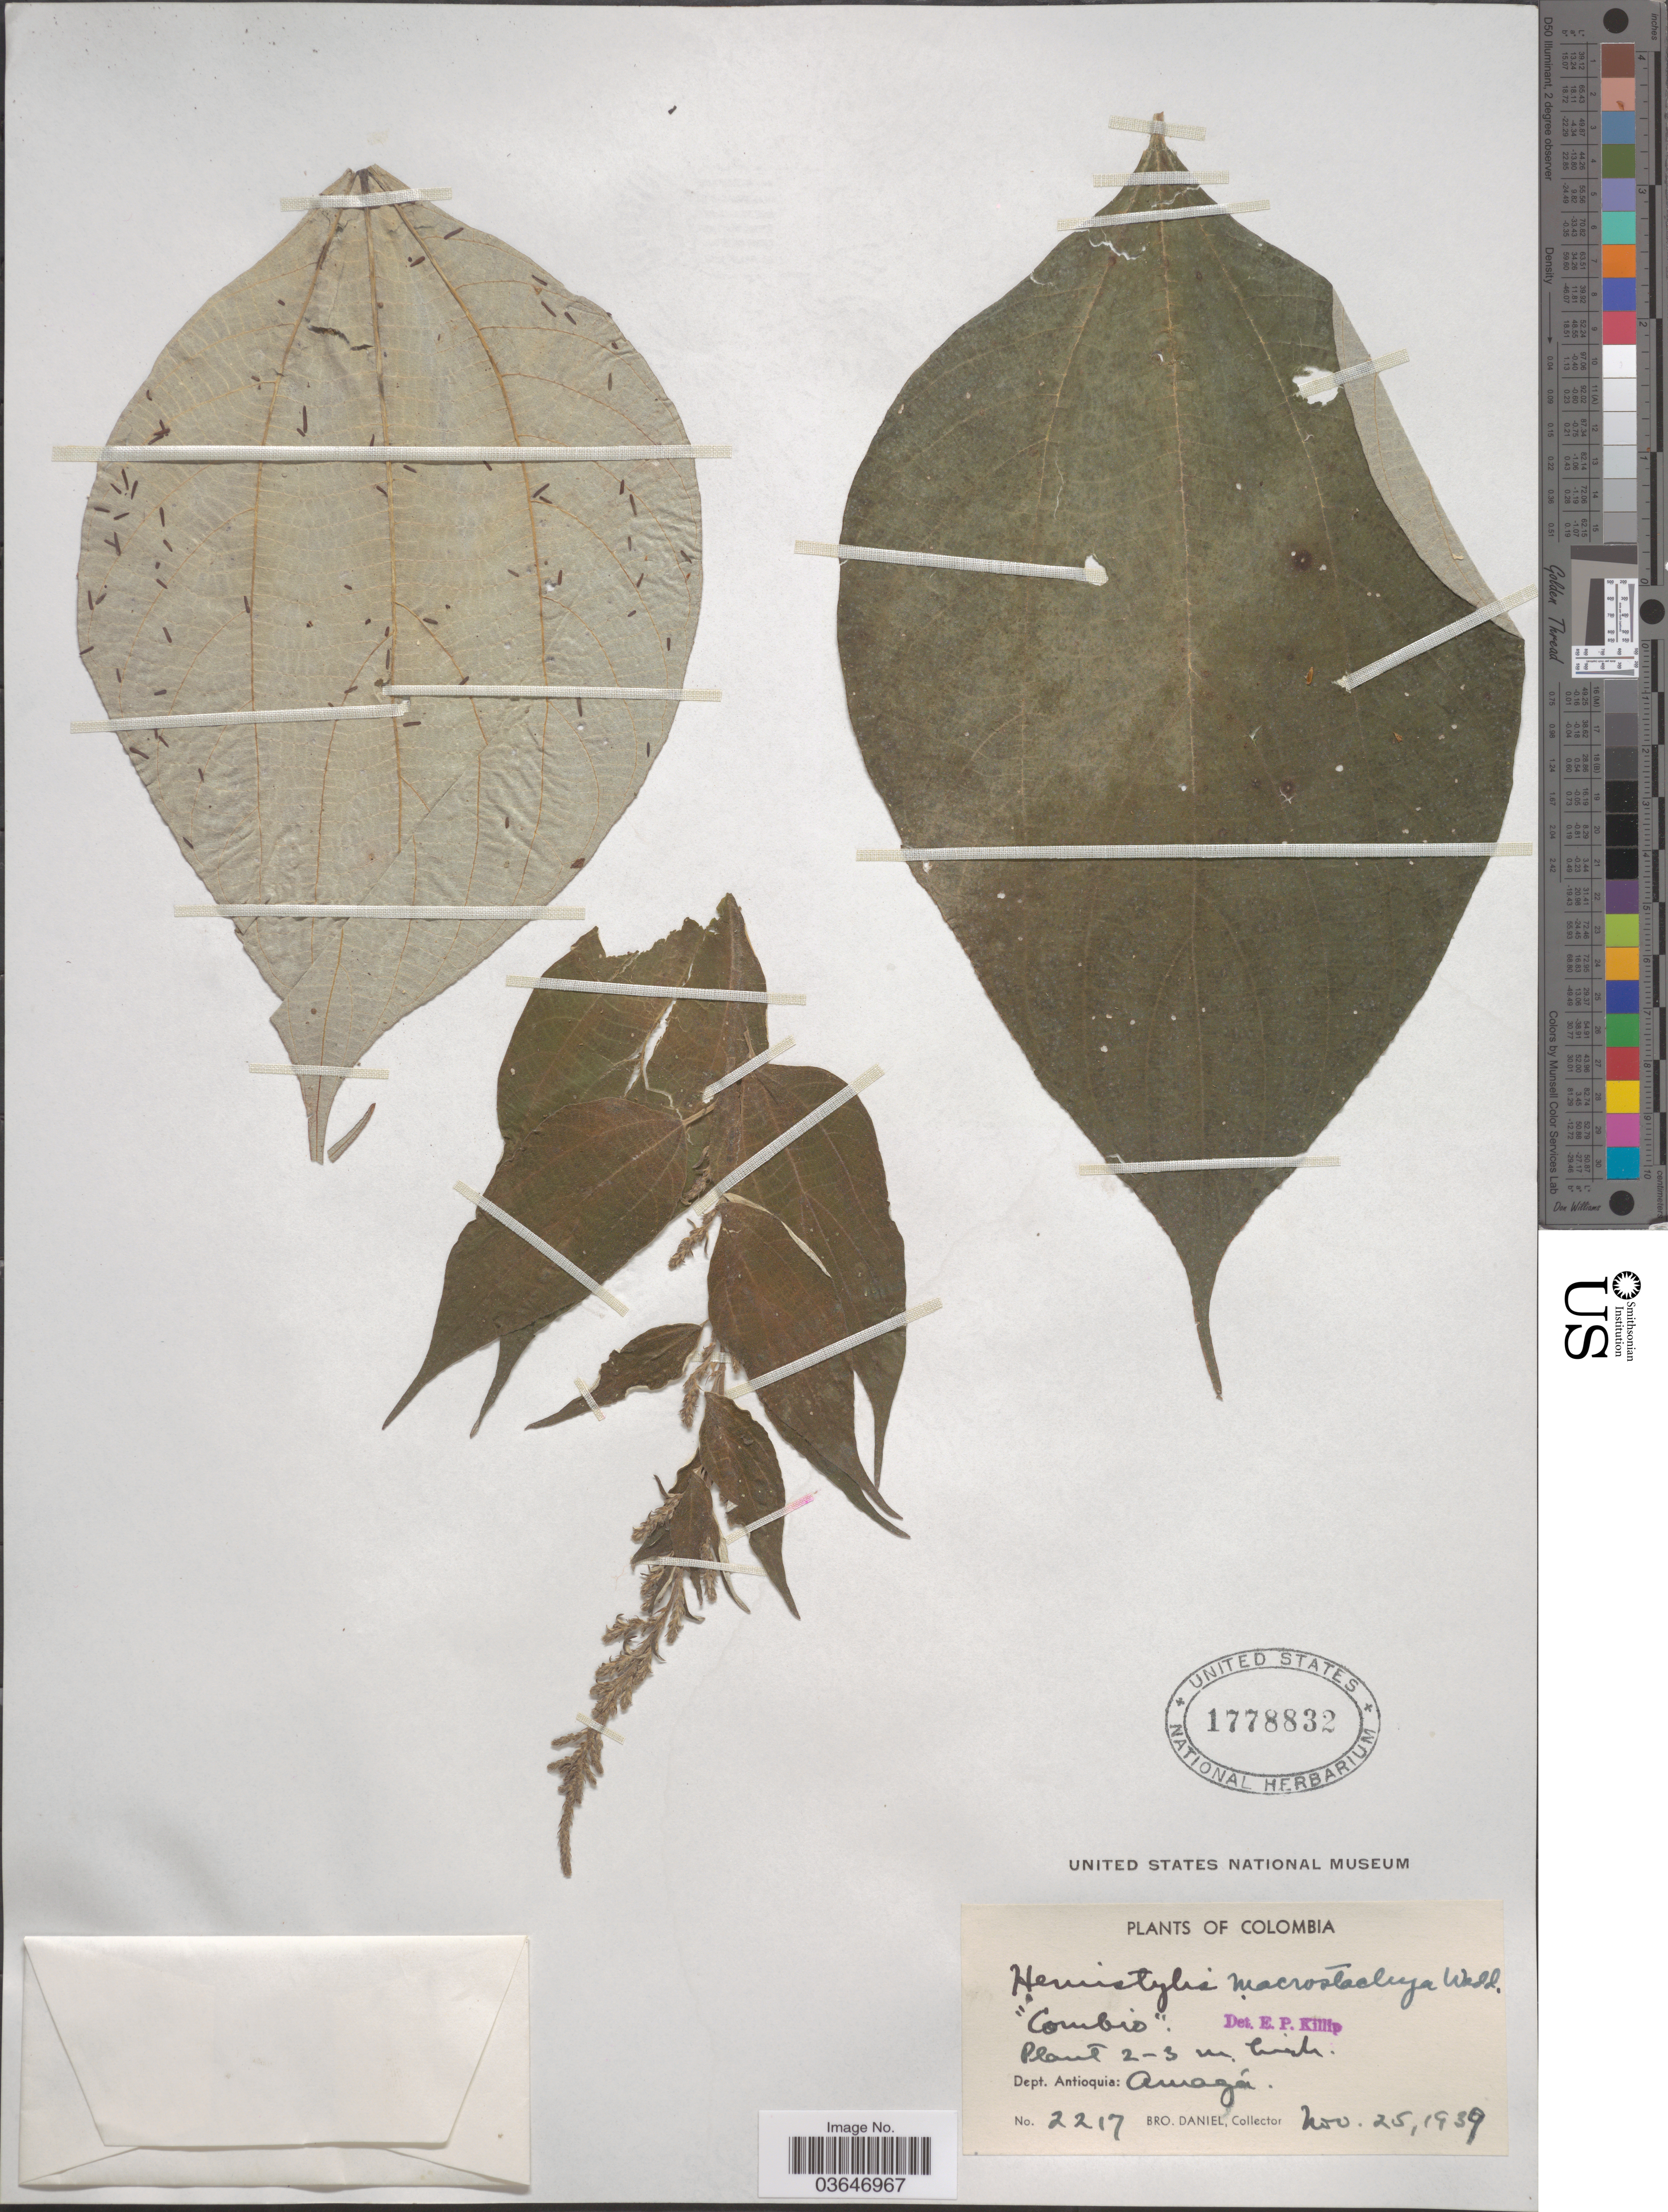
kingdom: Plantae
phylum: Tracheophyta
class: Magnoliopsida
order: Rosales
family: Urticaceae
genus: Hemistylus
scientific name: Hemistylus macrostachya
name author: Wedd.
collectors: Bro. Daniel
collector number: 2217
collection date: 1939-11-25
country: Colombia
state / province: Antioquia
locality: Dept. Antioquia: Amagá.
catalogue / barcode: US 1778832